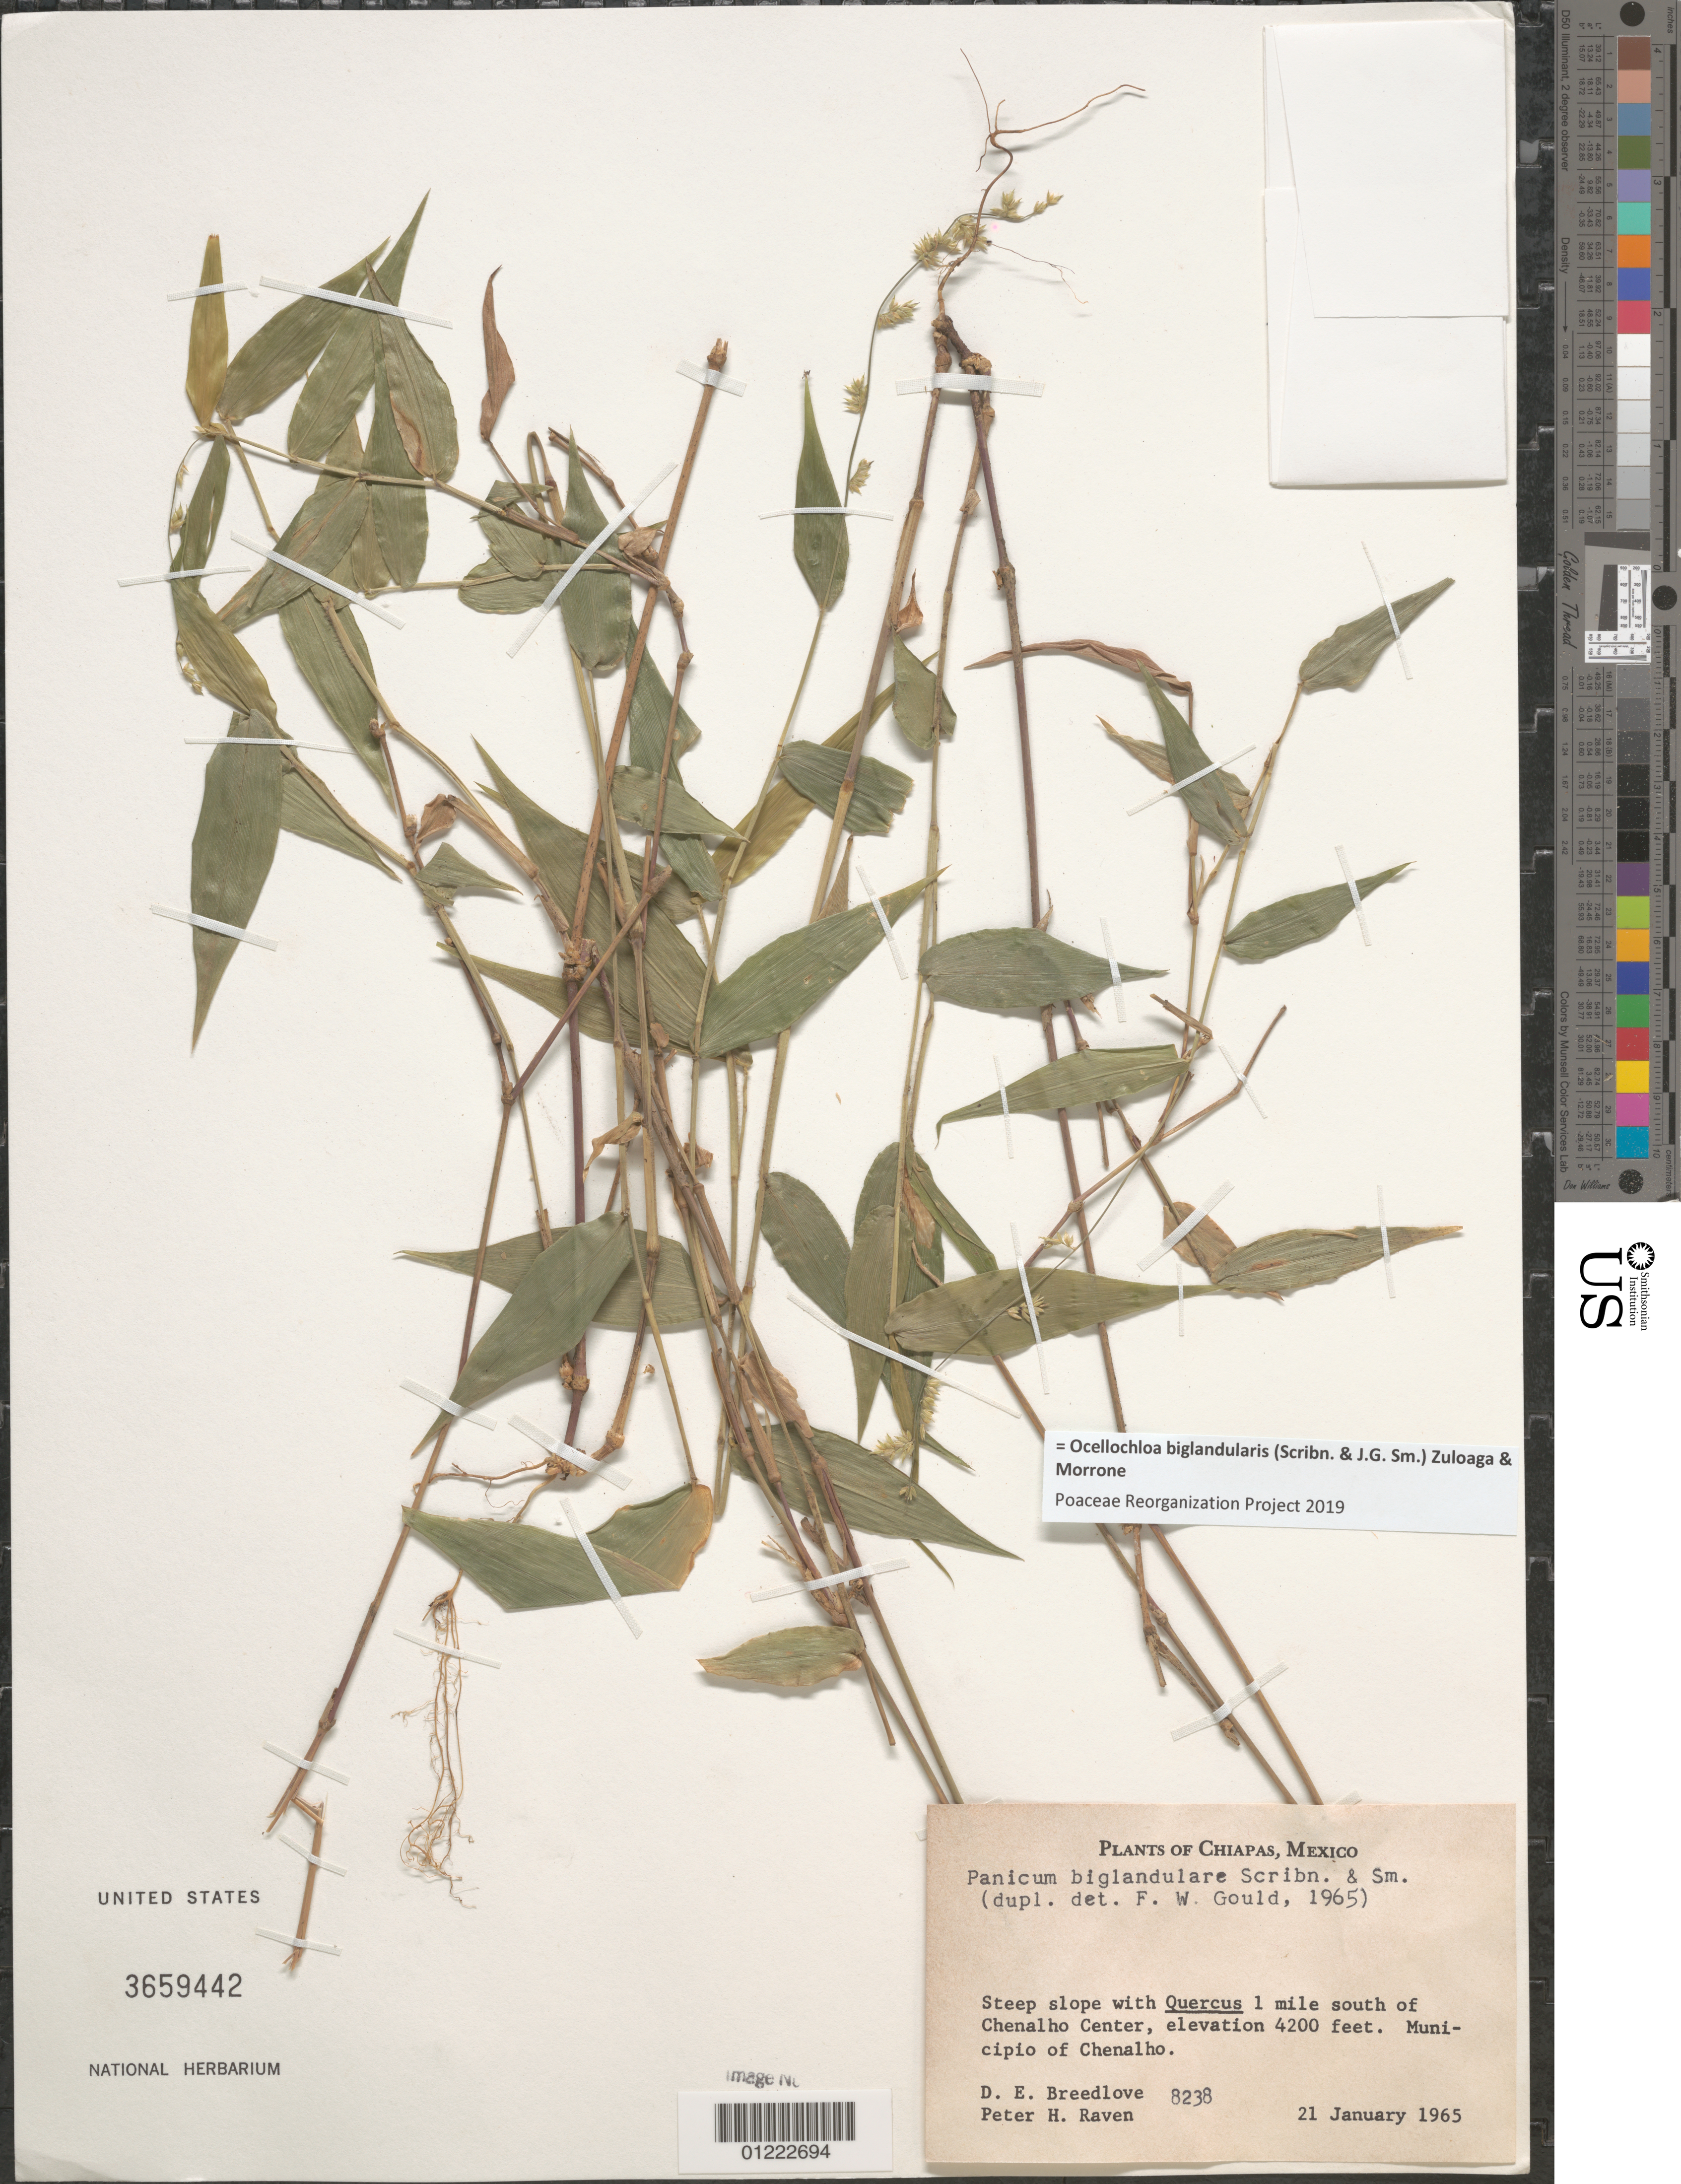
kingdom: Plantae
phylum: Tracheophyta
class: Liliopsida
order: Poales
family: Poaceae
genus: Panicum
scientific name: Panicum biglandulare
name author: Scribn. & J.G. Sm.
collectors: D. E. Breedlove & P. H. Raven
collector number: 8238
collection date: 1965-01-21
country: Mexico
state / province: Chiapas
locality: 1 mile south of Chenalho Center. Municipio of Chenalho.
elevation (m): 1280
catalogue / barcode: US 3659442